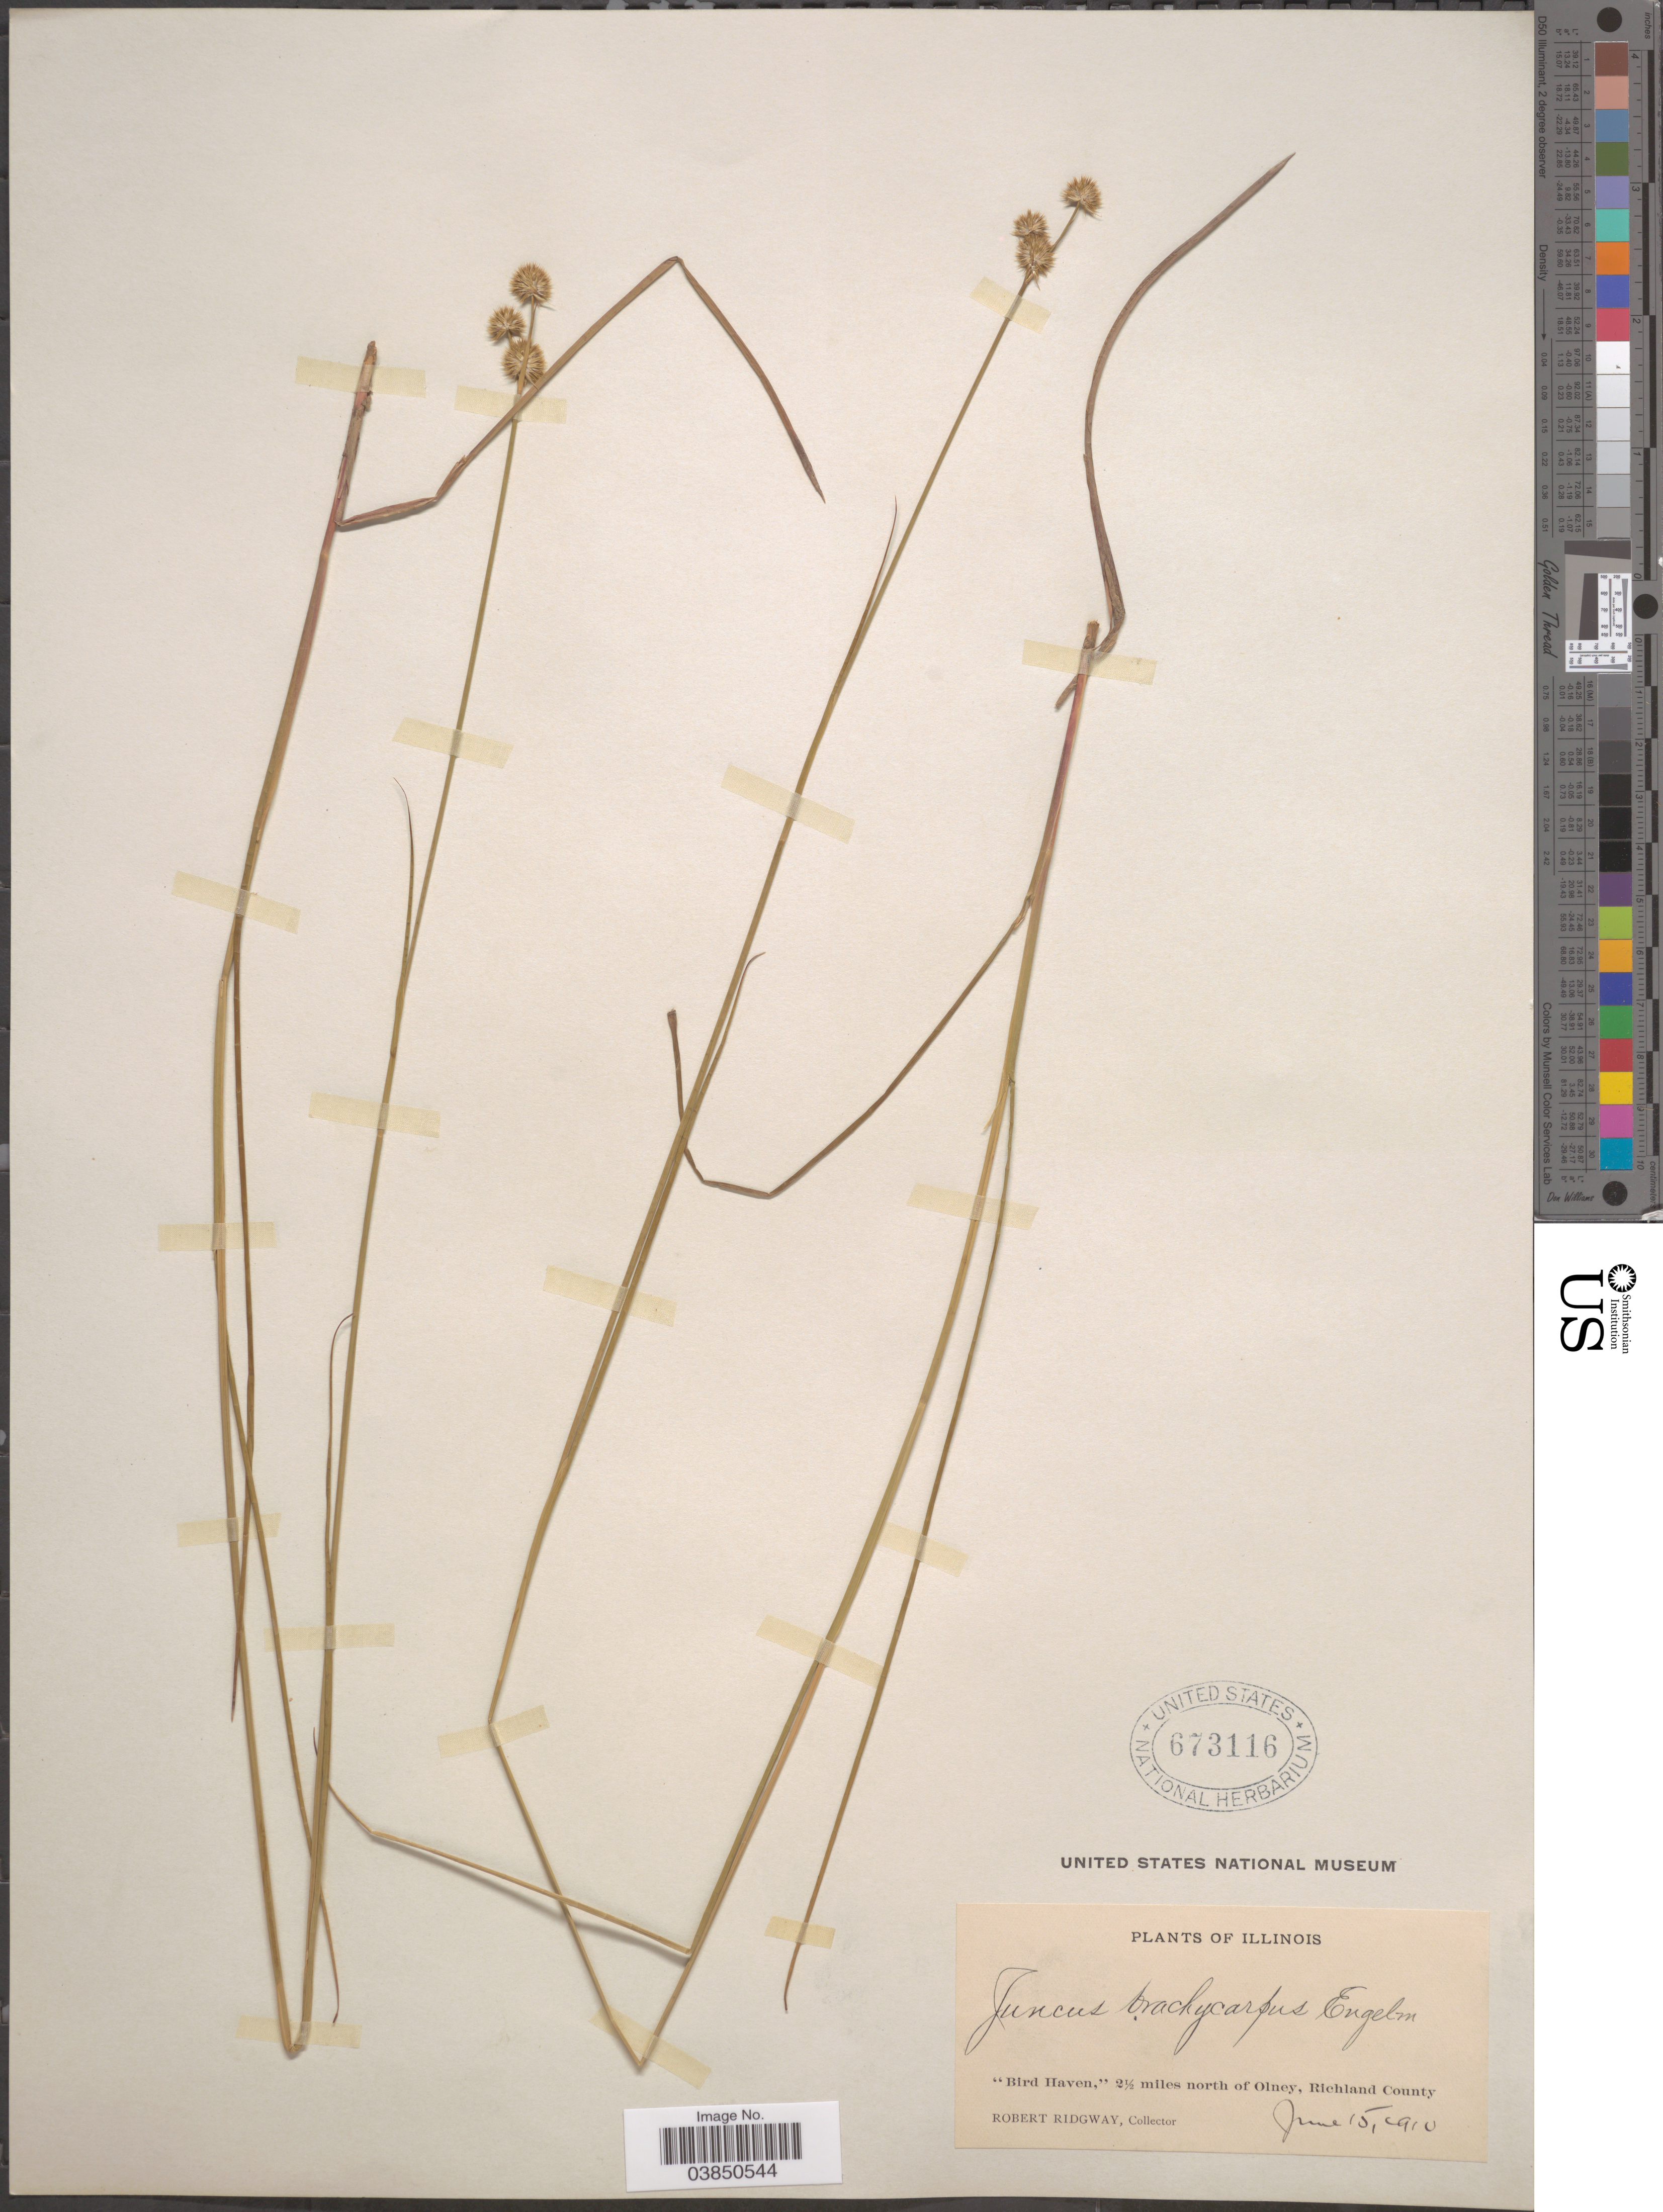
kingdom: Plantae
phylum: Tracheophyta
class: Liliopsida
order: Poales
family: Juncaceae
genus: Juncus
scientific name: Juncus brachycarpus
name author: Engelm.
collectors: R. Ridgway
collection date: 1910-06-15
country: United States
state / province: Illinois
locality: Bird Haven,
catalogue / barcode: US 673116